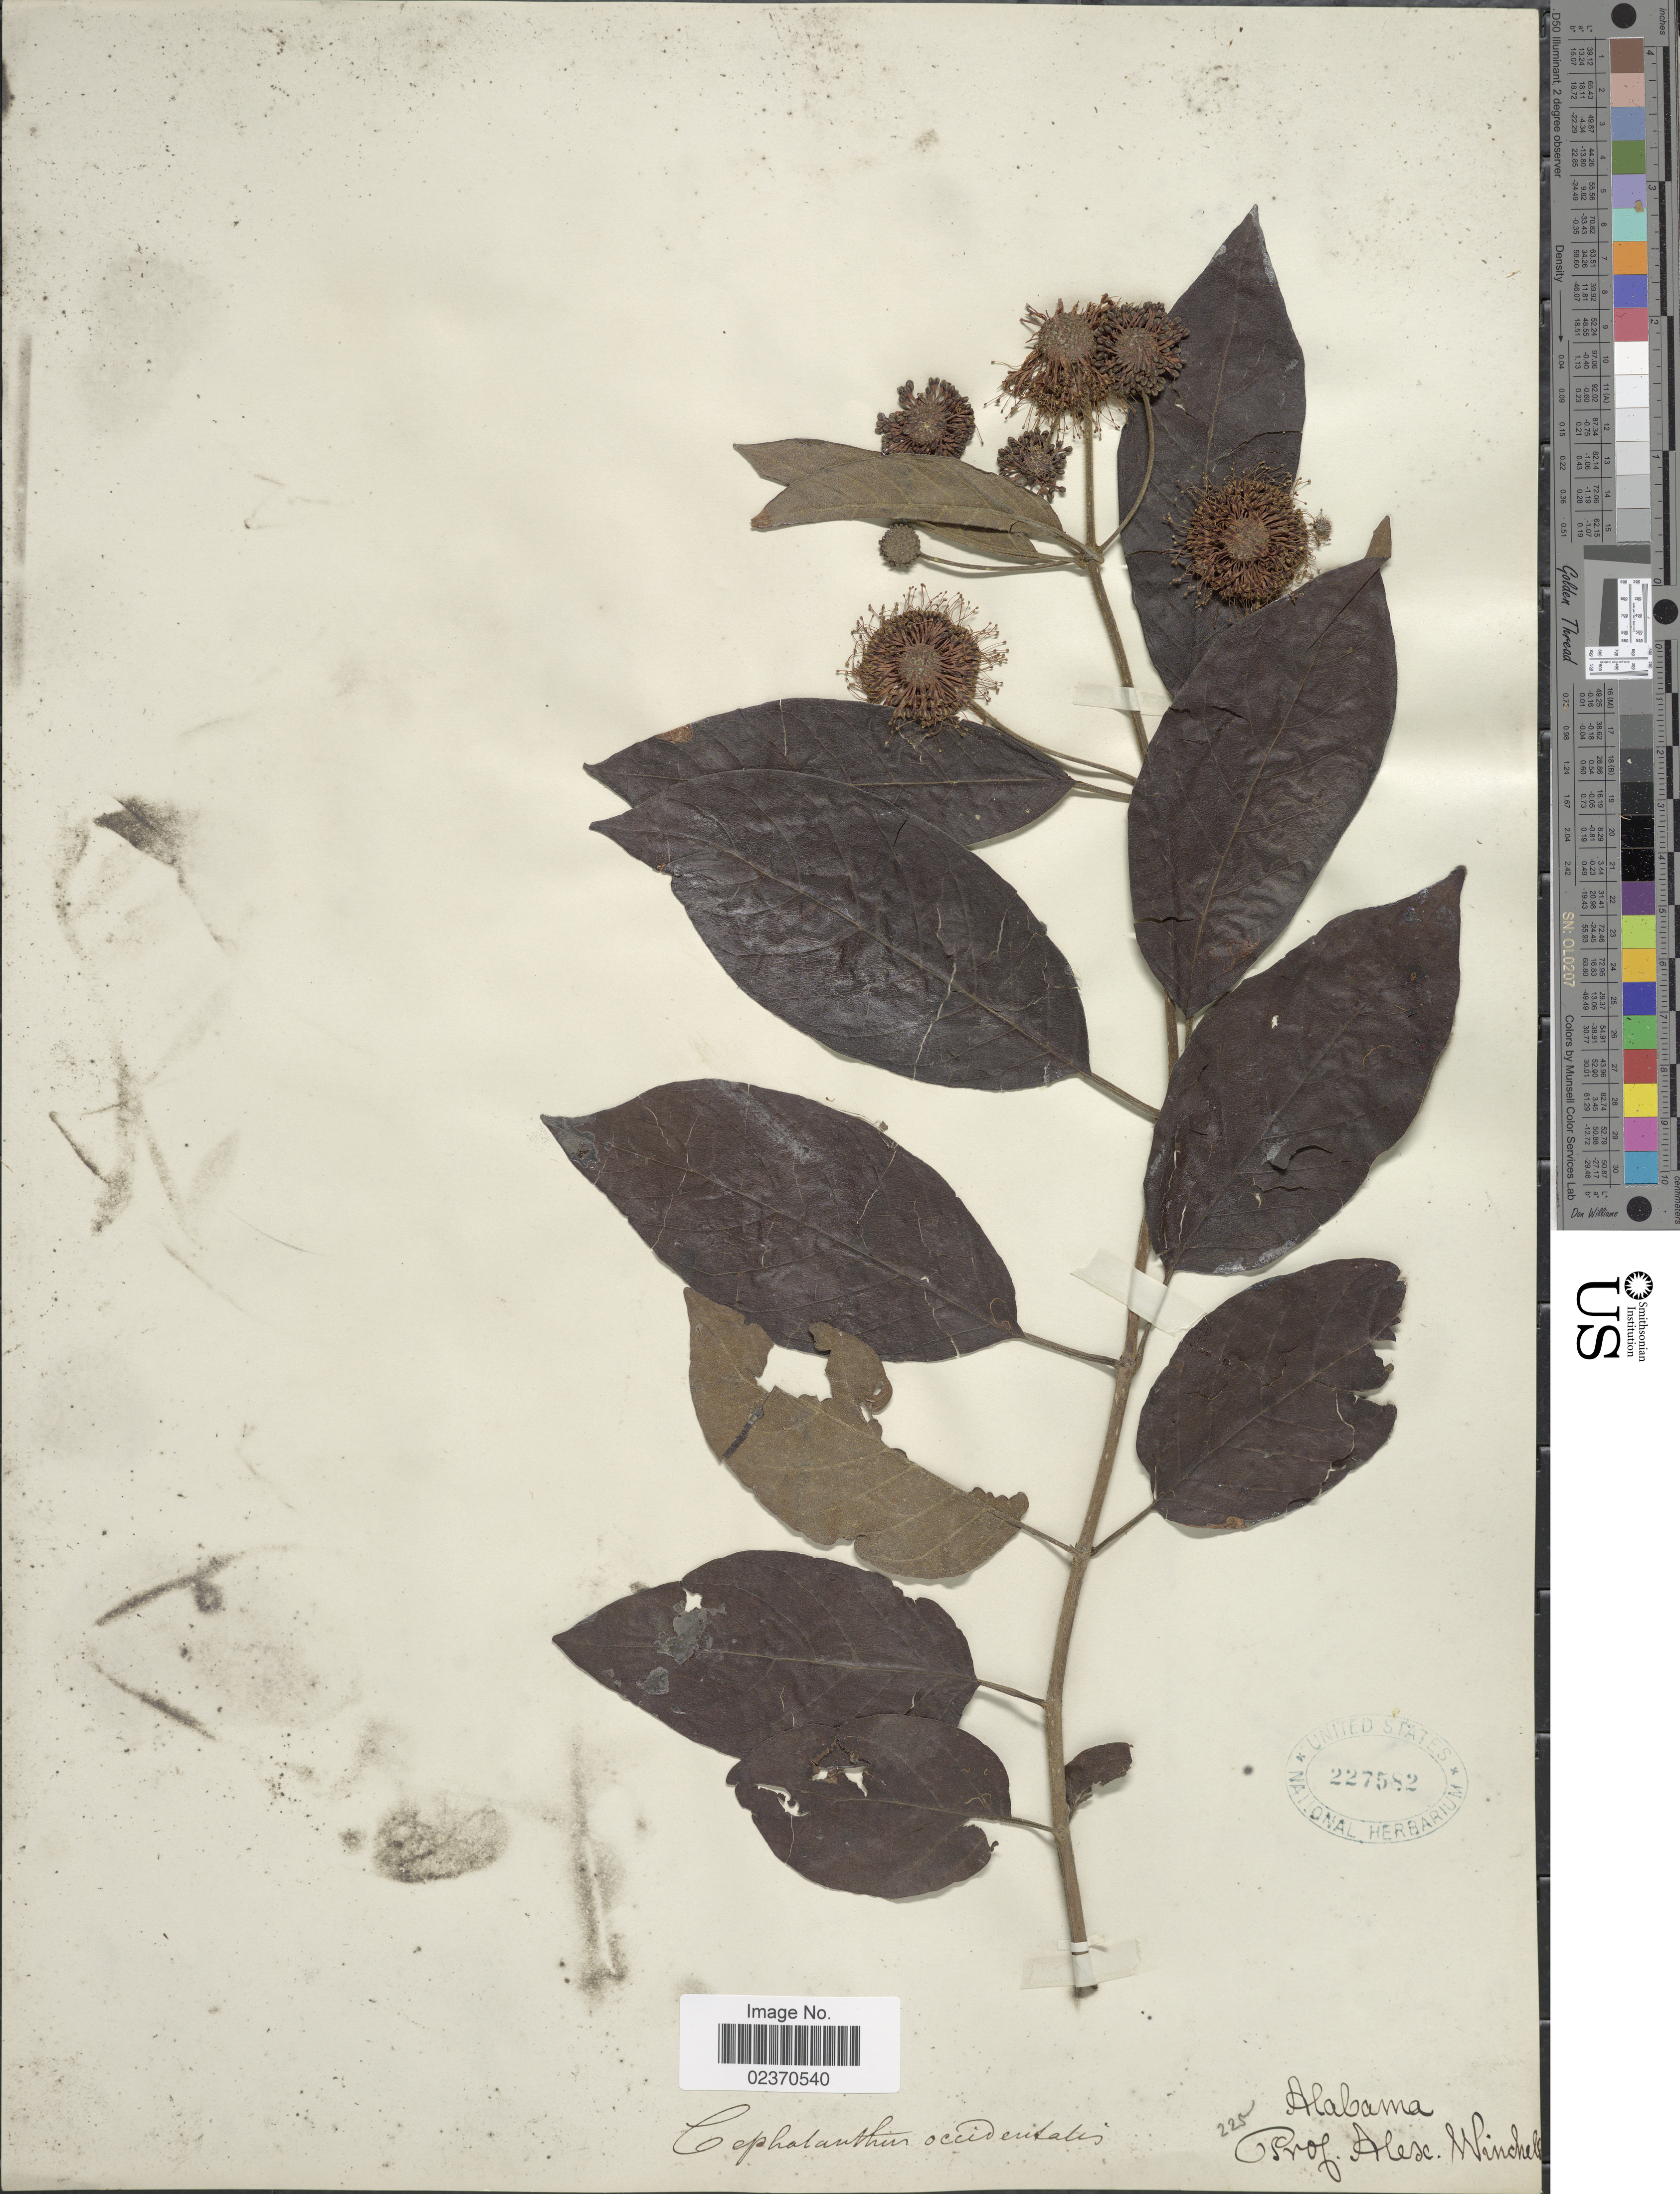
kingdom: Plantae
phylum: Tracheophyta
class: Magnoliopsida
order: Gentianales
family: Rubiaceae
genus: Cephalanthus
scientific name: Cephalanthus occidentalis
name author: L.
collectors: P. Winchell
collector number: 225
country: United States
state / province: Alabama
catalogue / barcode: US 227582